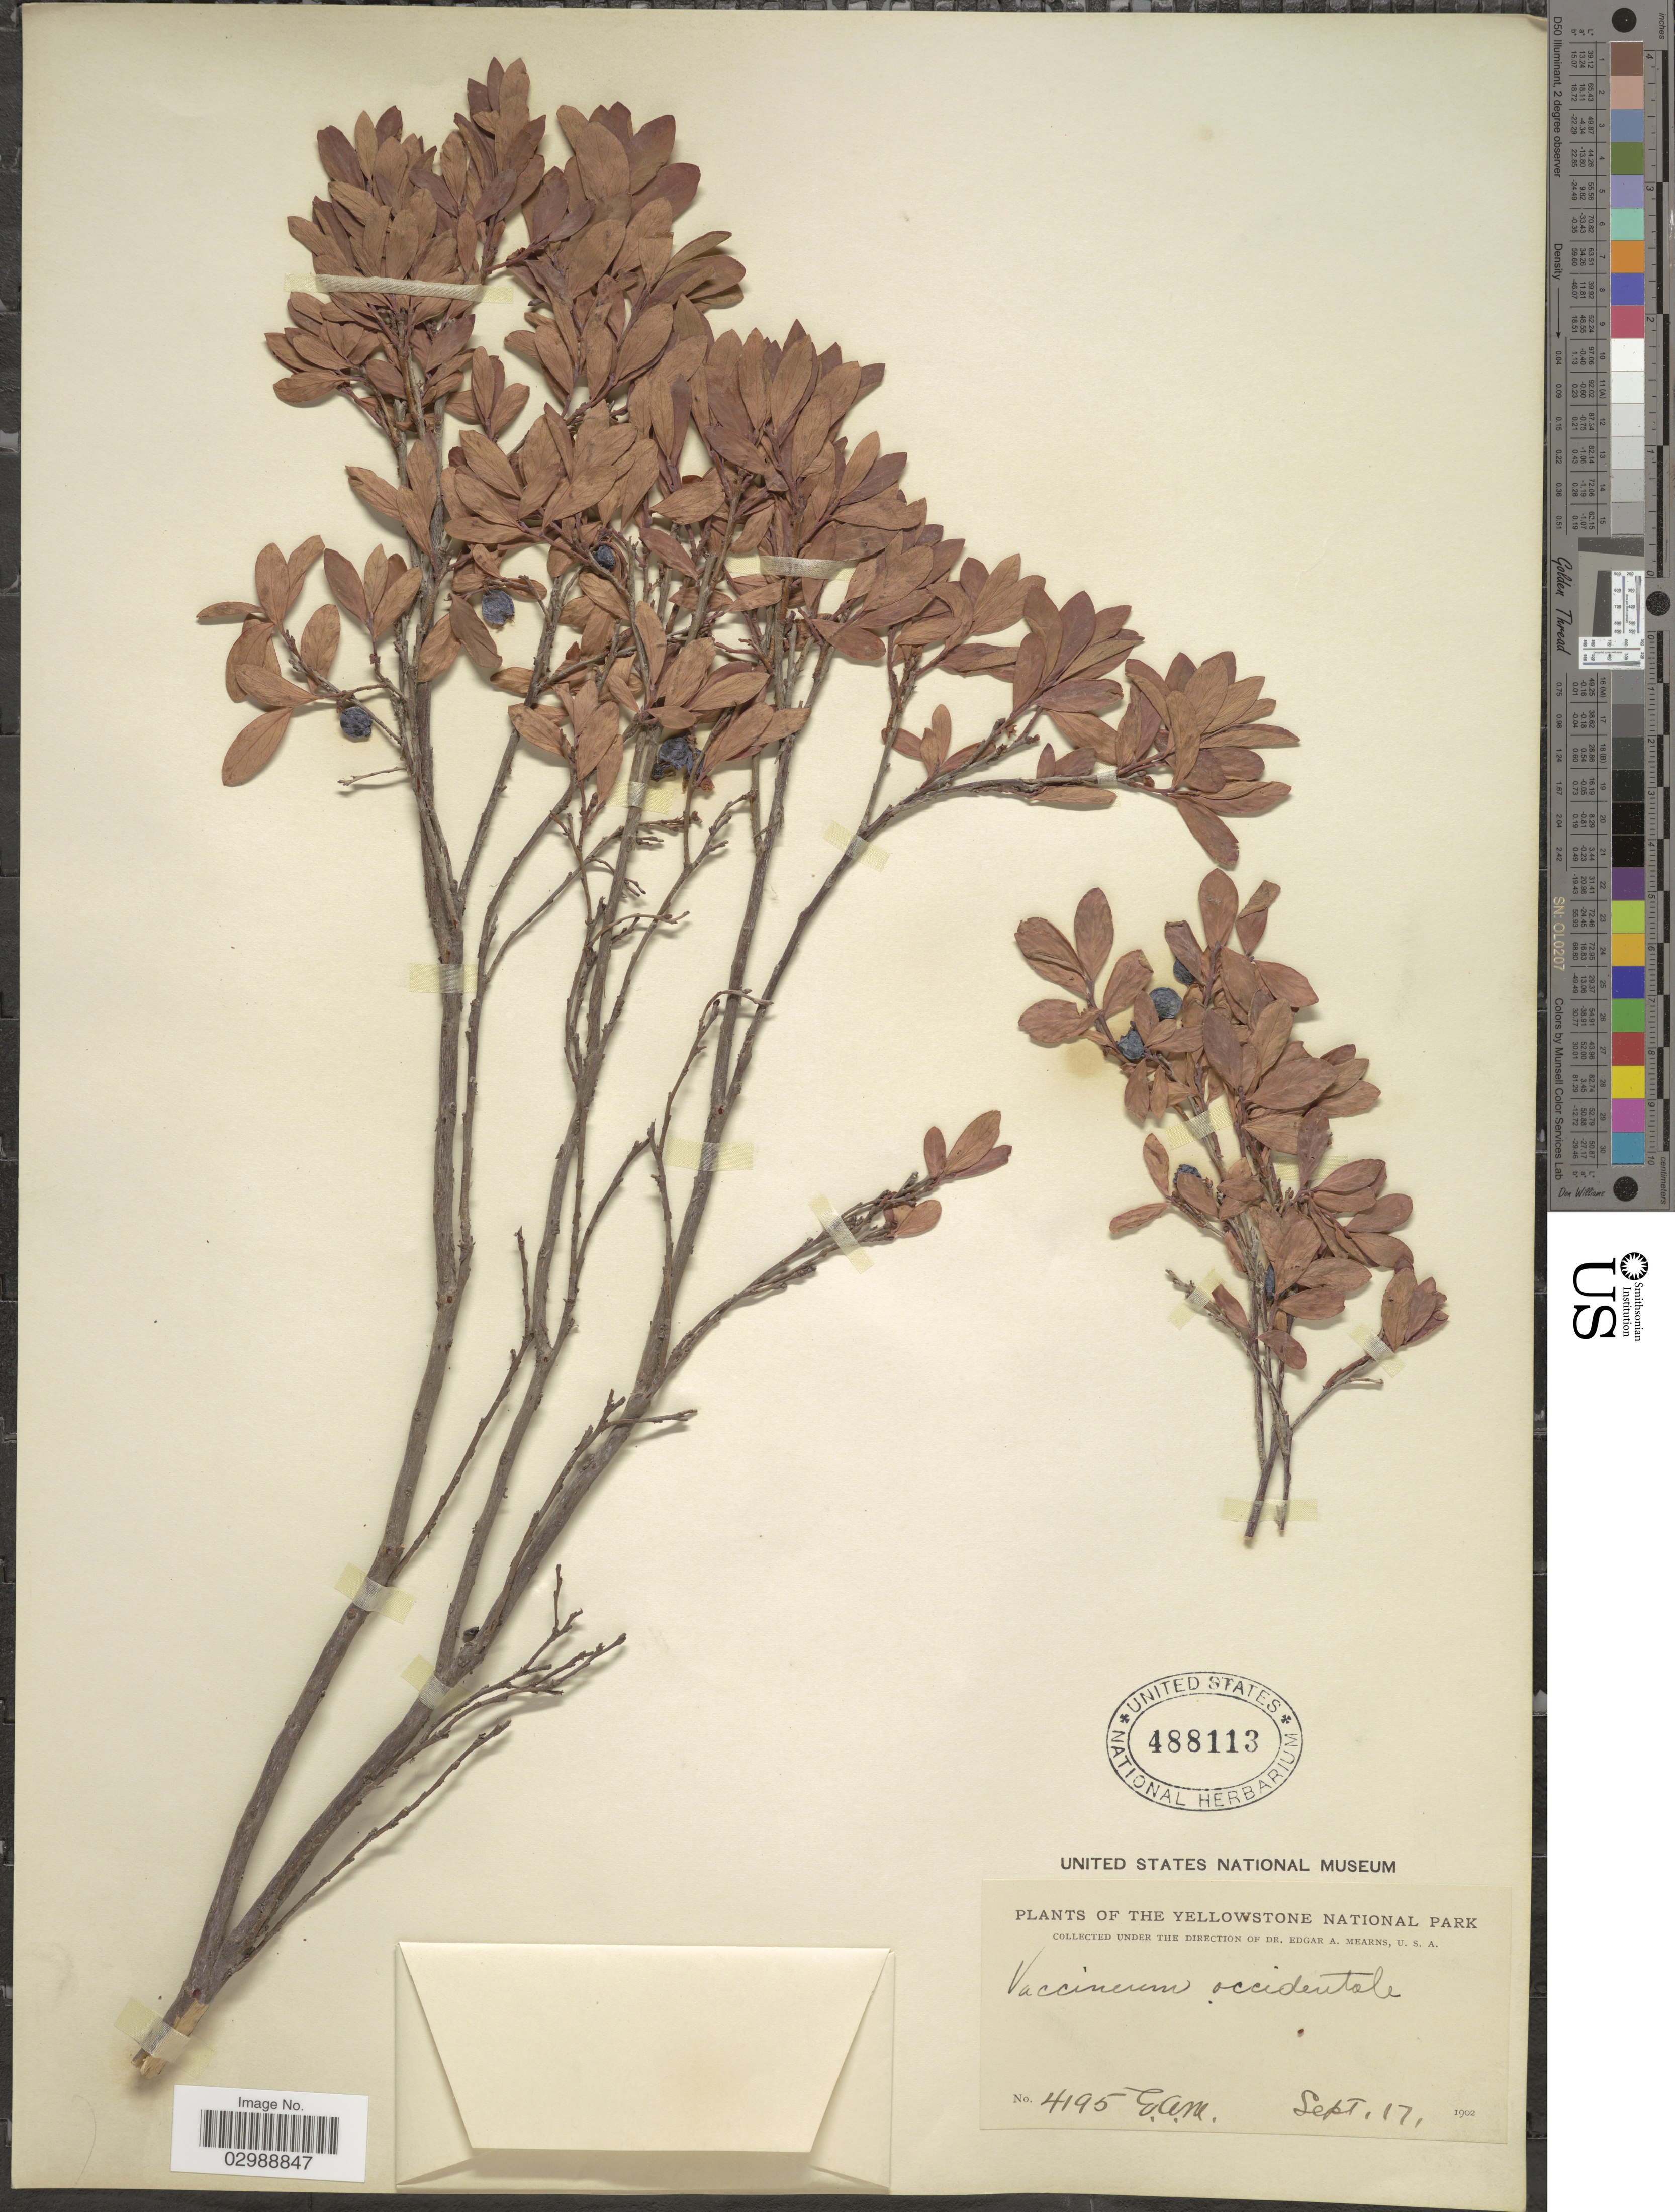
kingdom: Plantae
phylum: Tracheophyta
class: Magnoliopsida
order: Ericales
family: Ericaceae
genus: Vaccinium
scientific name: Vaccinium occidentale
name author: A. Gray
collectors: E. A. Mearns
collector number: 4195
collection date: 1902-09-17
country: United States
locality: Yellowstone National Park.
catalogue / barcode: US 488113